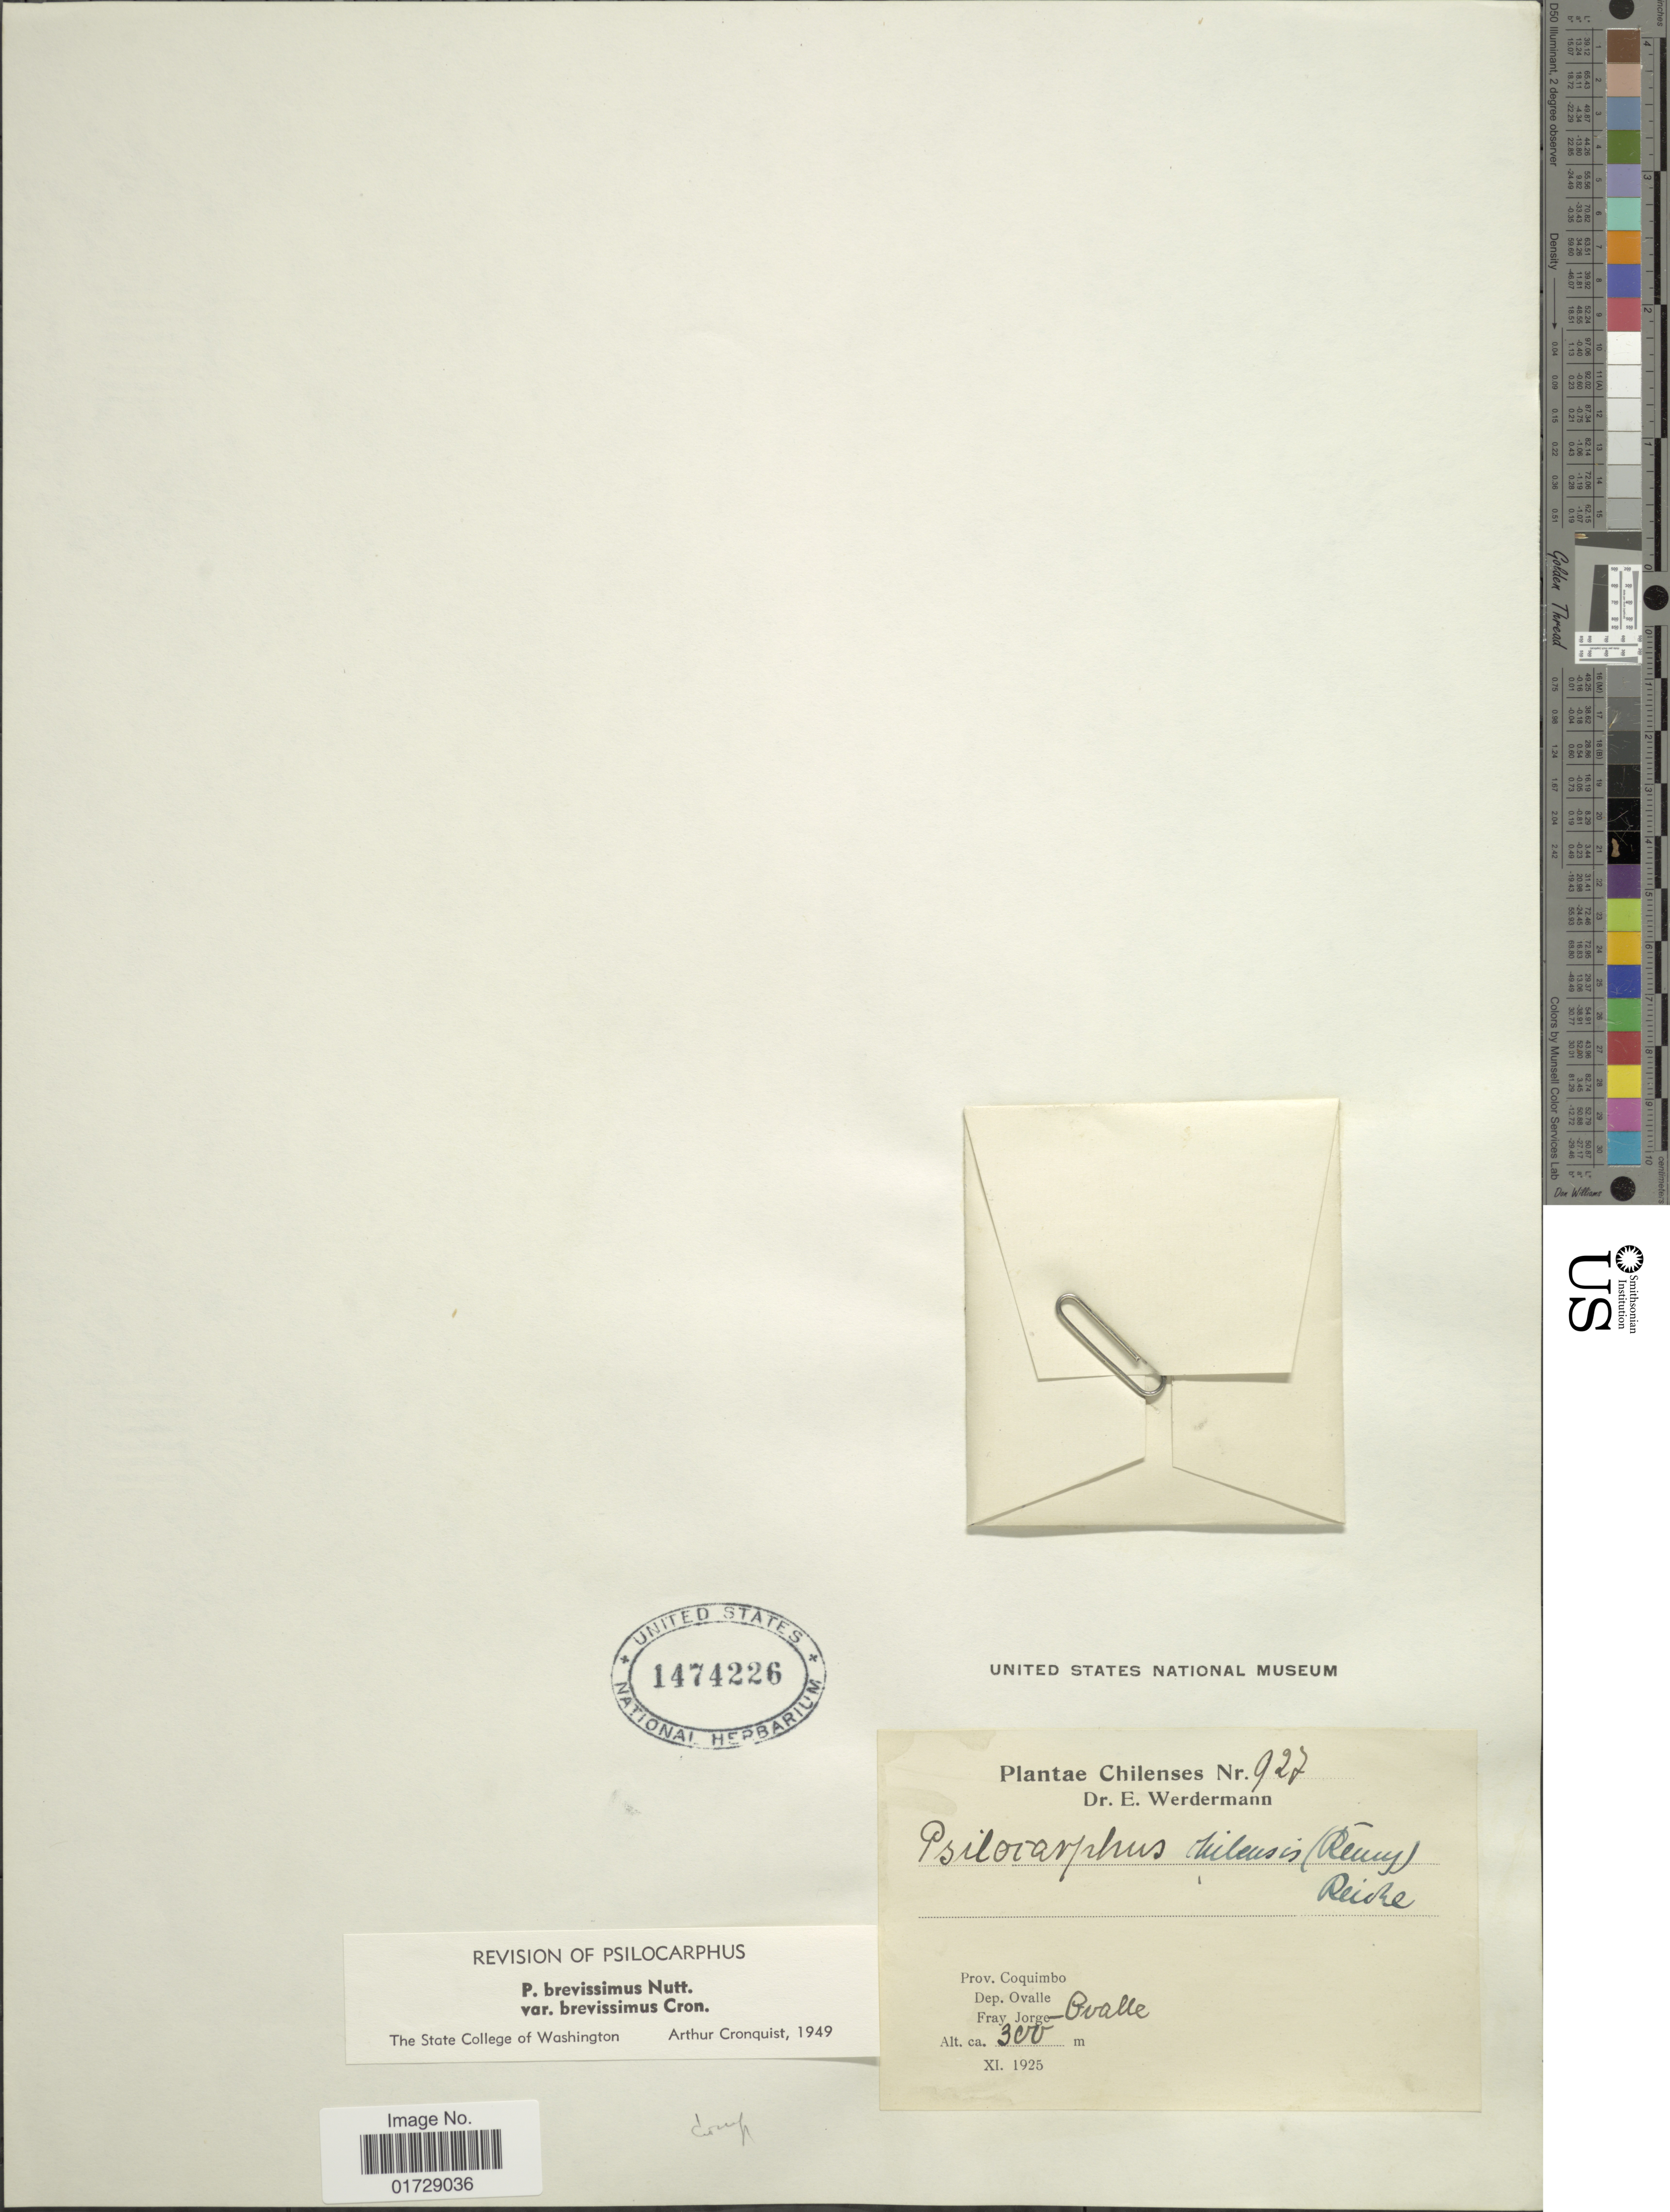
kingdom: Plantae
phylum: Tracheophyta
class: Magnoliopsida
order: Asterales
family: Asteraceae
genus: Psilocarphus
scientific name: Psilocarphus brevissimus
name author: Nutt.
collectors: E. Werdermann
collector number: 927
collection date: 1925-11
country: Chile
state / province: Coquimbo (IV)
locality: Dep. Ovalle, Fray Jorge - Ovalle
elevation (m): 300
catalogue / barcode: US 1474226